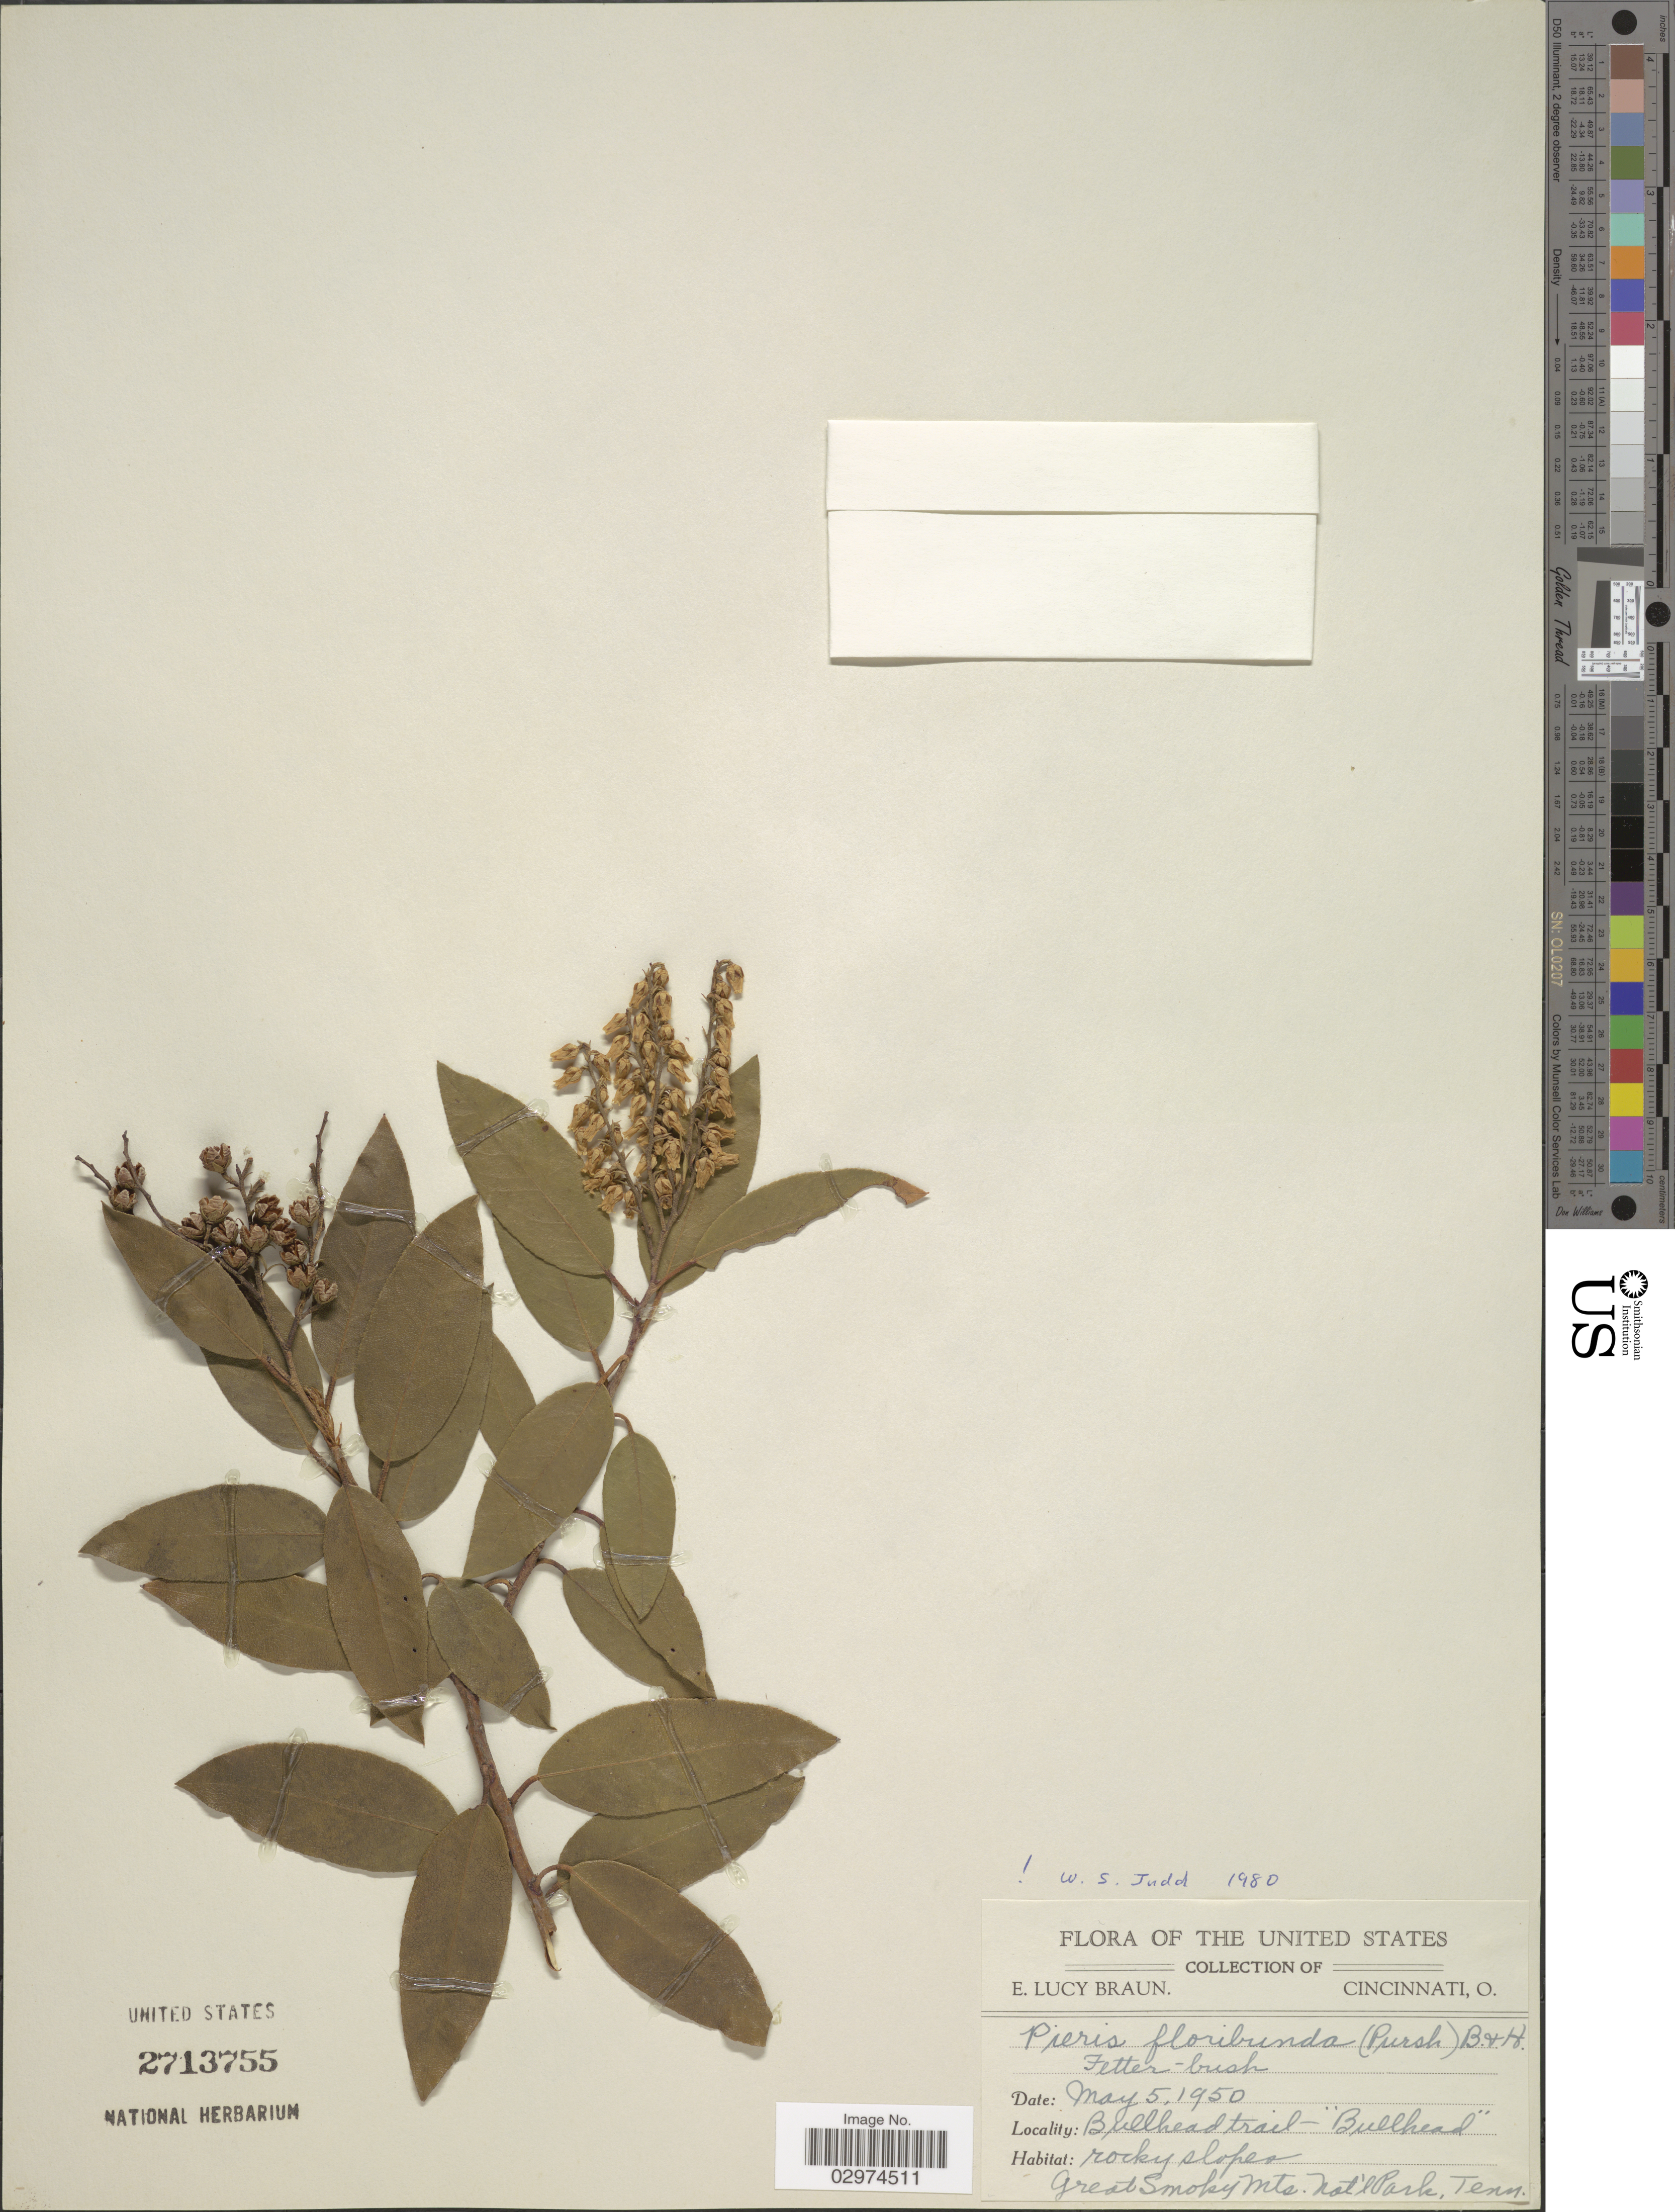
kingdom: Plantae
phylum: Tracheophyta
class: Magnoliopsida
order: Ericales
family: Ericaceae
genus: Pieris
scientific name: Pieris floribunda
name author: (Pursh) Benth. & Hook. f.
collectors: E. L. Braun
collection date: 1950-05-05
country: United States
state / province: Tennessee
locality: Bullhead trail "Bullhead", Great Smoky Mts., Nat'l Park.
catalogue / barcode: US 2713755